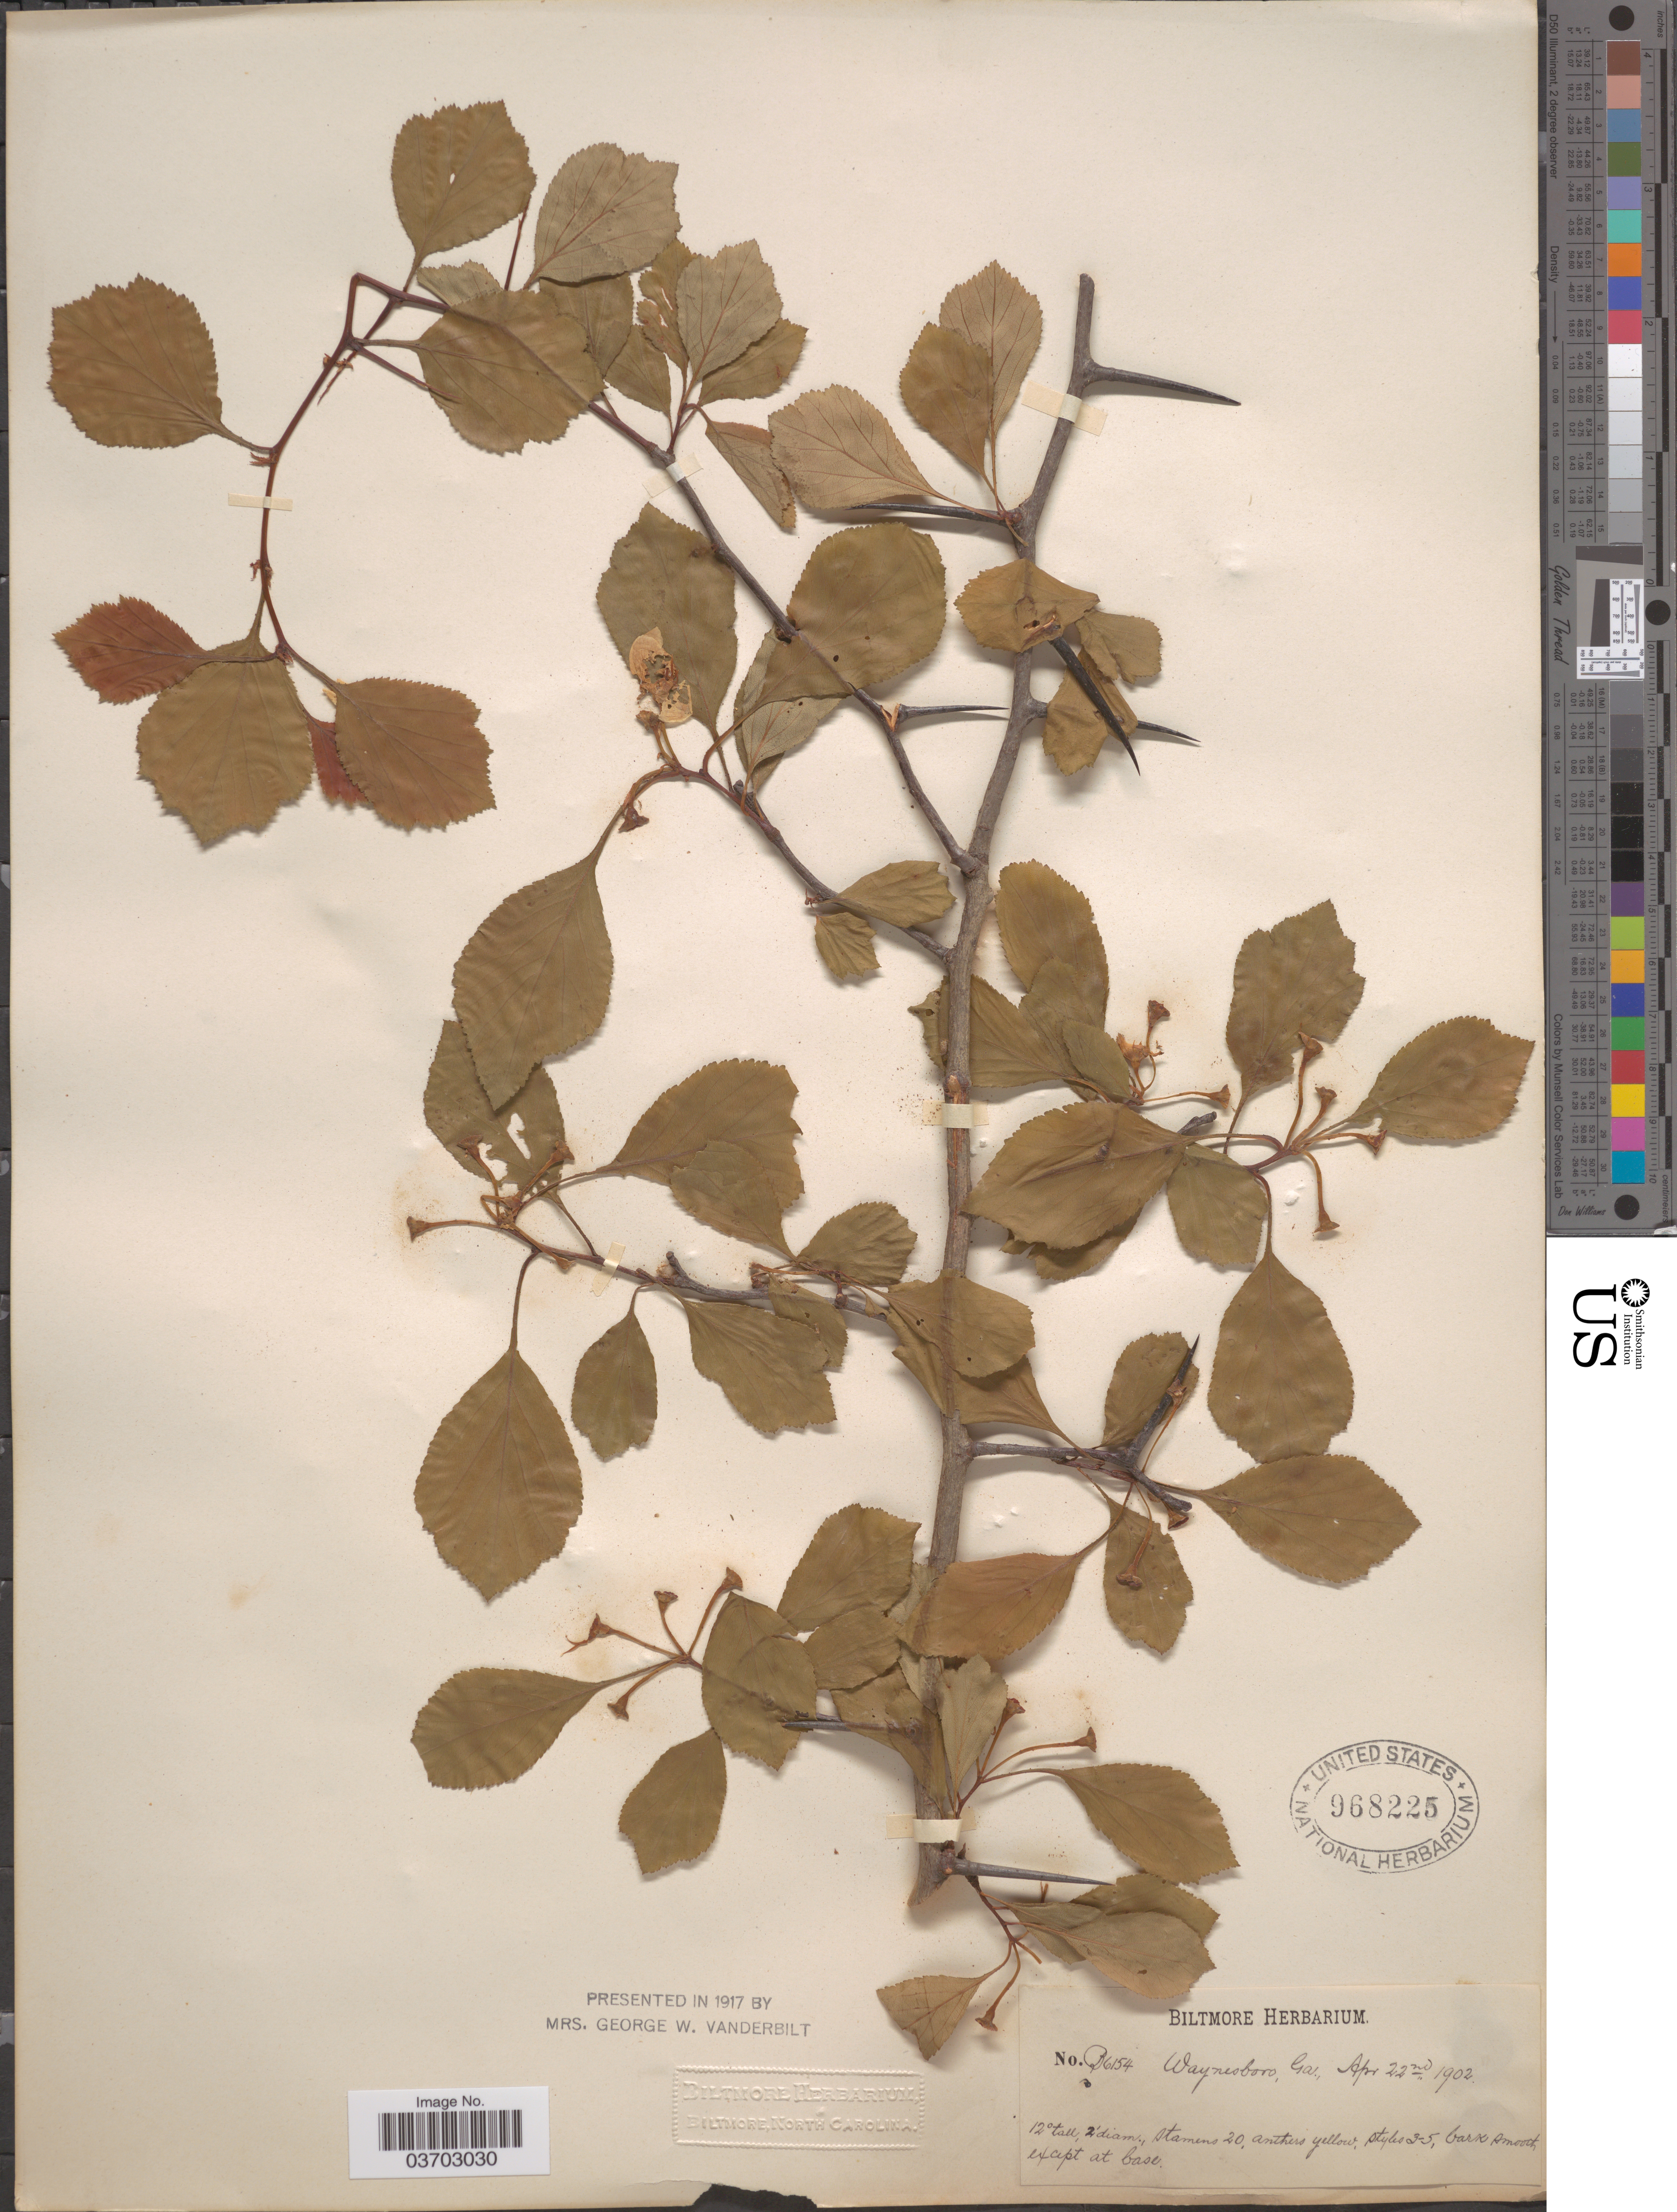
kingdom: Plantae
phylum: Tracheophyta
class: Magnoliopsida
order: Rosales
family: Rosaceae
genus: Crataegus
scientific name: Crataegus necopinata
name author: Pojark.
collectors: ex herb. Biltmore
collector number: B6154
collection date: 1902-04-22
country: United States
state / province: Georgia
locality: Waynesboro.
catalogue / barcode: US 968225